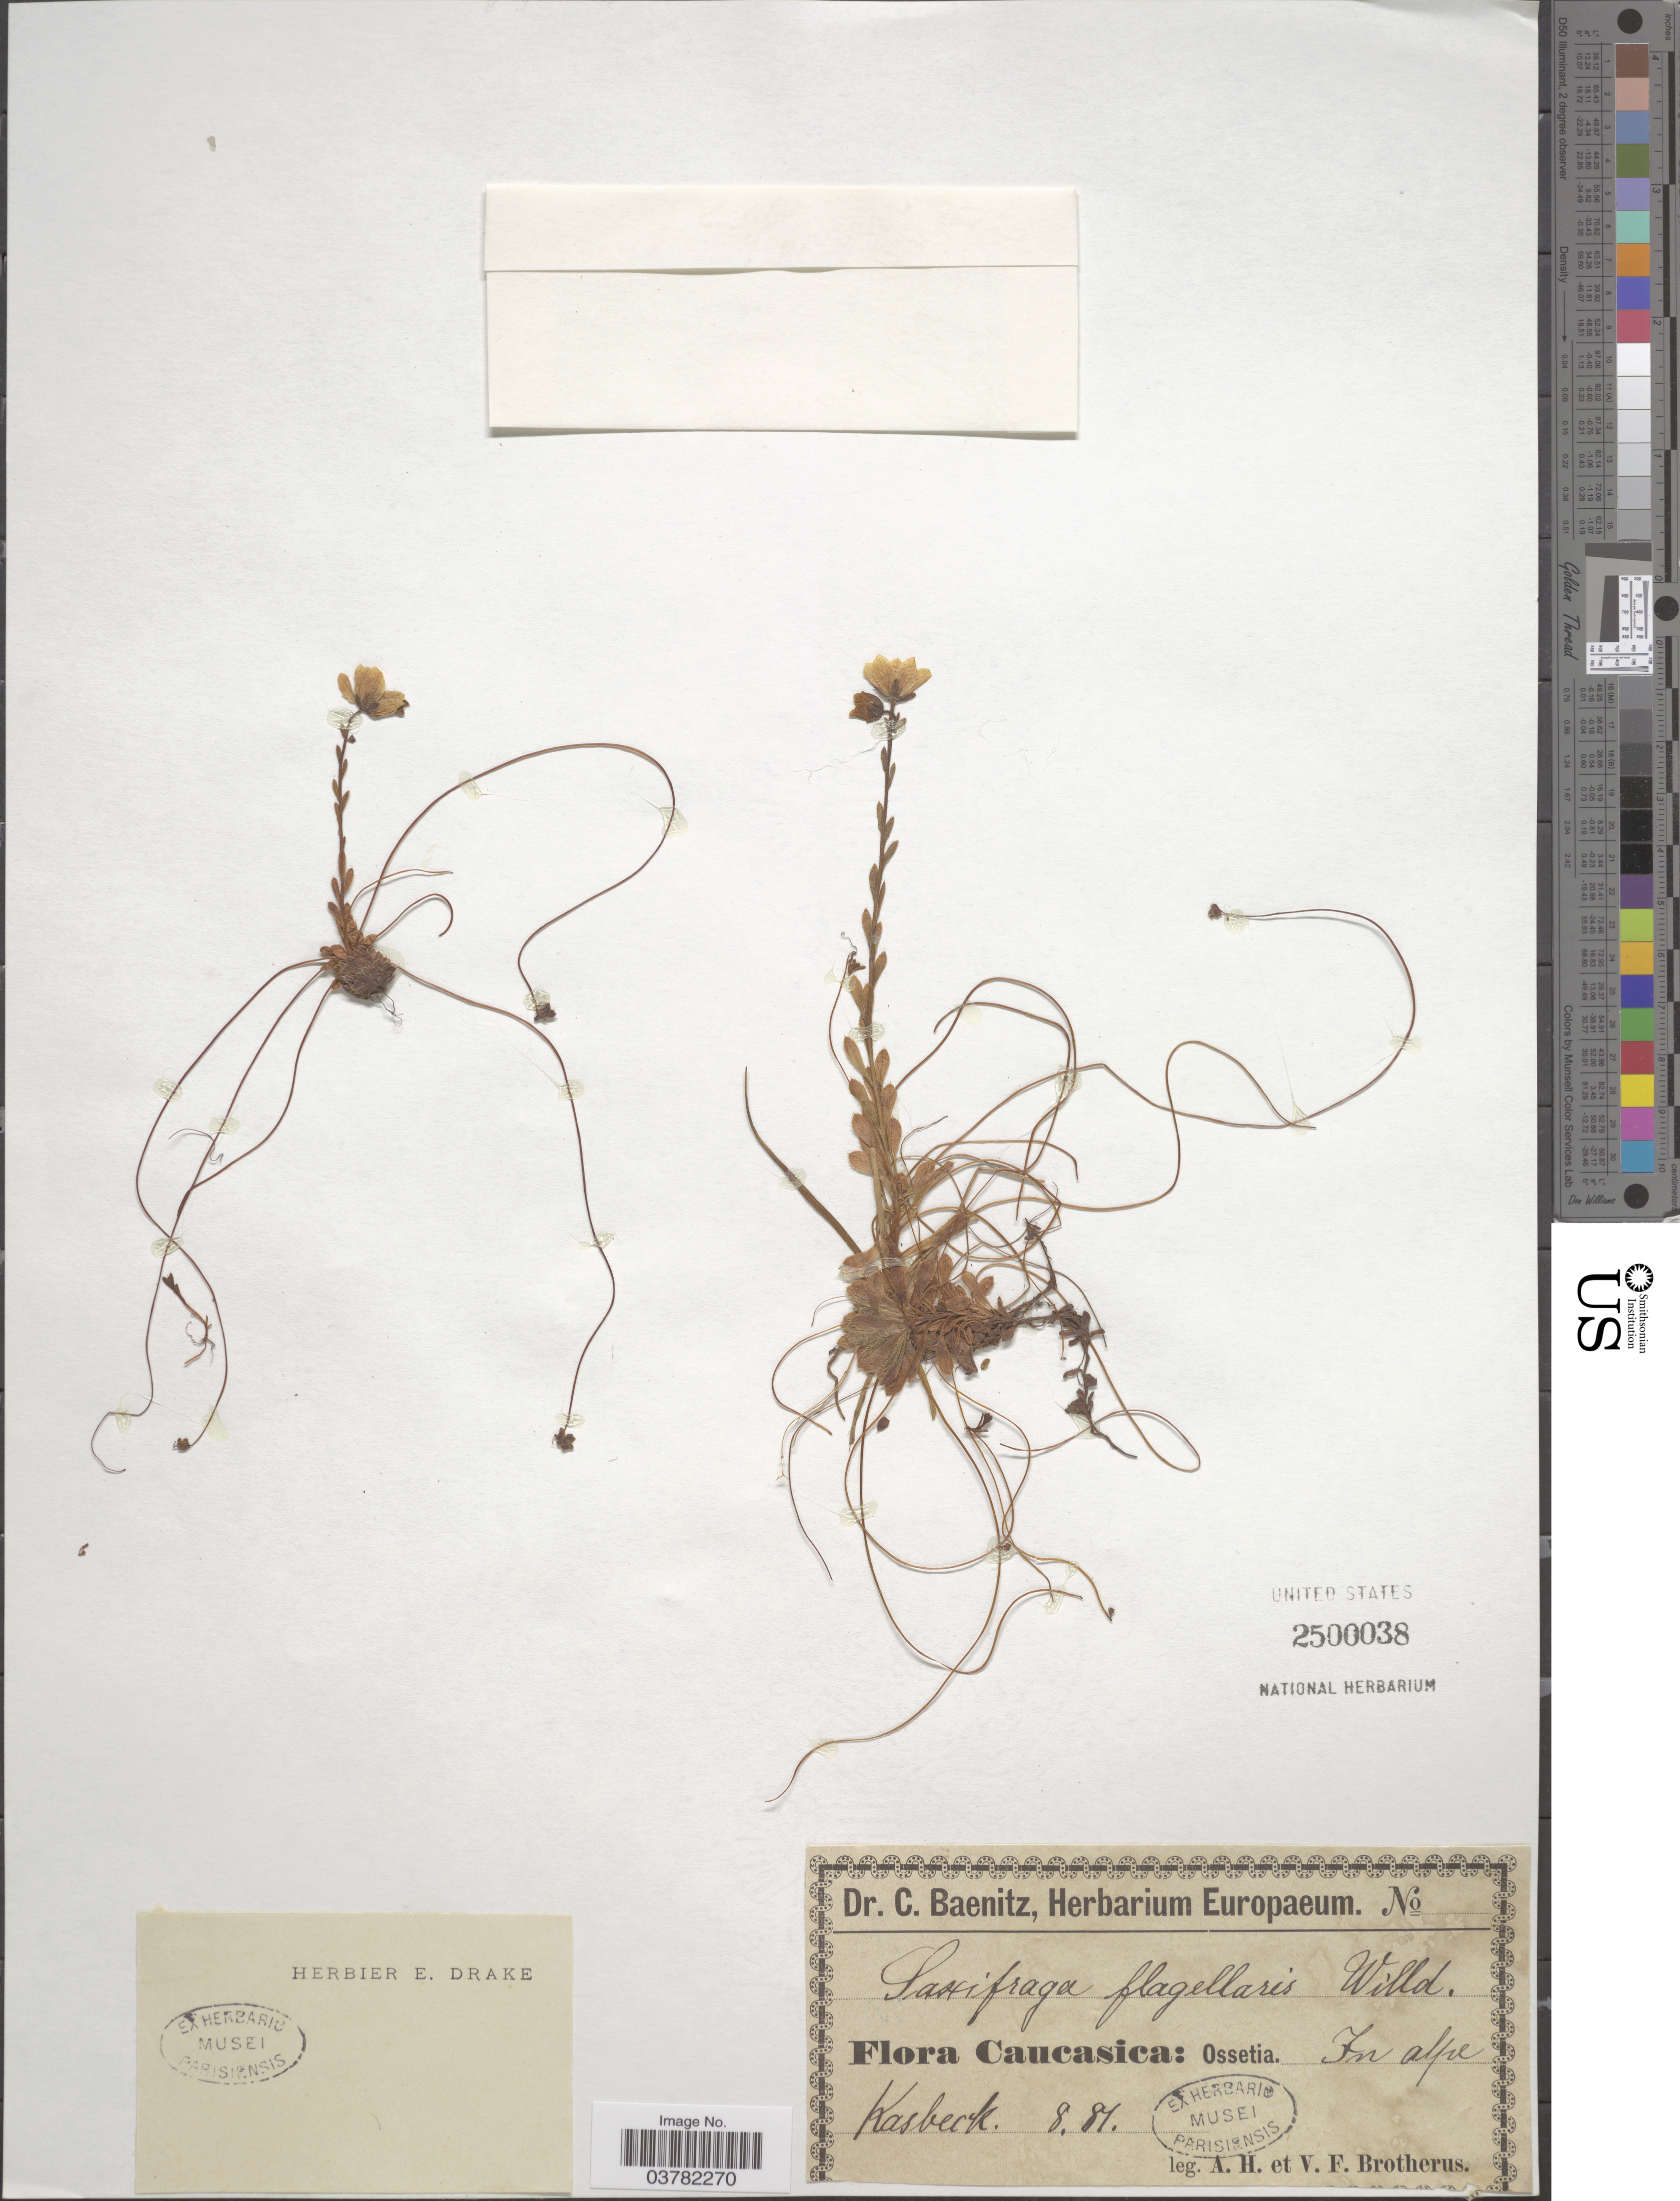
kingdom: Plantae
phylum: Tracheophyta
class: Magnoliopsida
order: Saxifragales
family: Saxifragaceae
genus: Saxifraga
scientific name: Saxifraga flagellaris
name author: Willd. ex Sternb.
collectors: A. Brotherus & V. F. Brotherus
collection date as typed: Transcribed d/m/y: /8/81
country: Colombia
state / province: Cauca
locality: Caucasica: Ossetia. In alpe Kasbeck.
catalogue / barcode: US 2500038